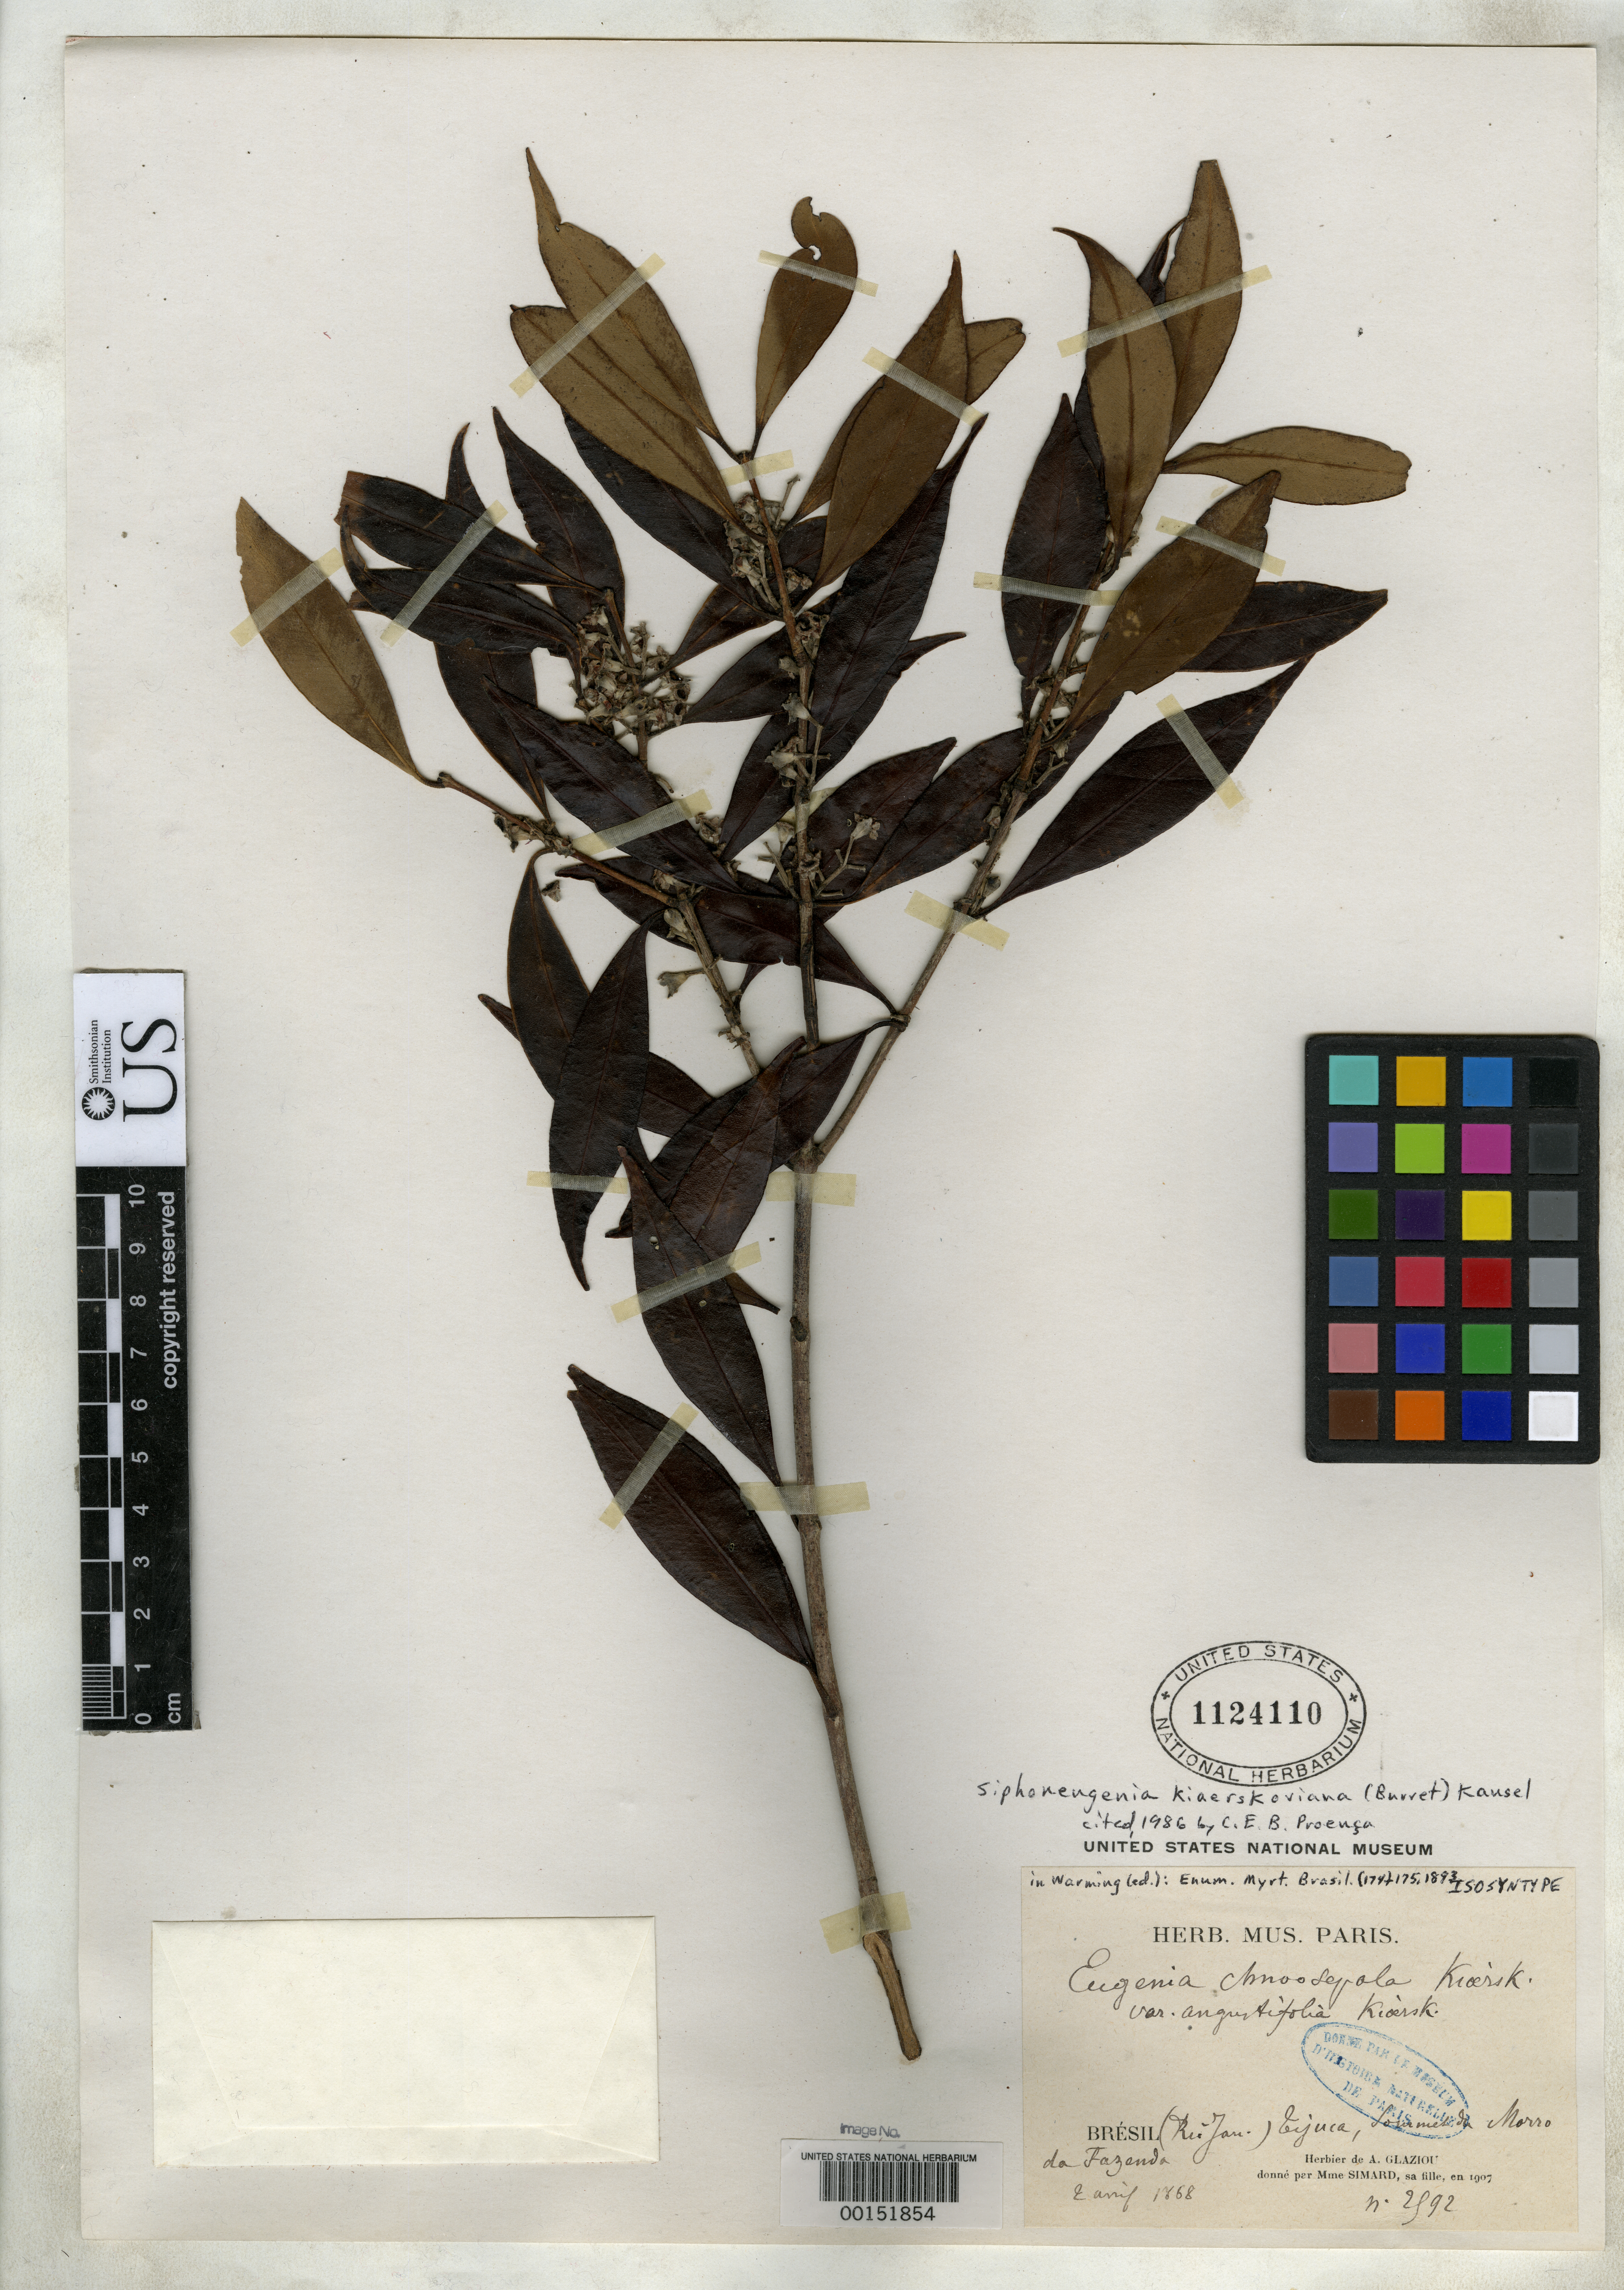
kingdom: Plantae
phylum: Tracheophyta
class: Magnoliopsida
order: Myrtales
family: Myrtaceae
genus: Eugenia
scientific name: Eugenia chnoosepala var. angustifolia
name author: Kiaersk. in Warm.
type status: Isosyntype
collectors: A. F. M. Glaziou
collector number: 2592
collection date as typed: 02 Apr 1868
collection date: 1868-04-02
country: Brazil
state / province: Rio de Janeiro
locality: Tijuca, Morro de Fazenda.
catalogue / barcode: US 1124110